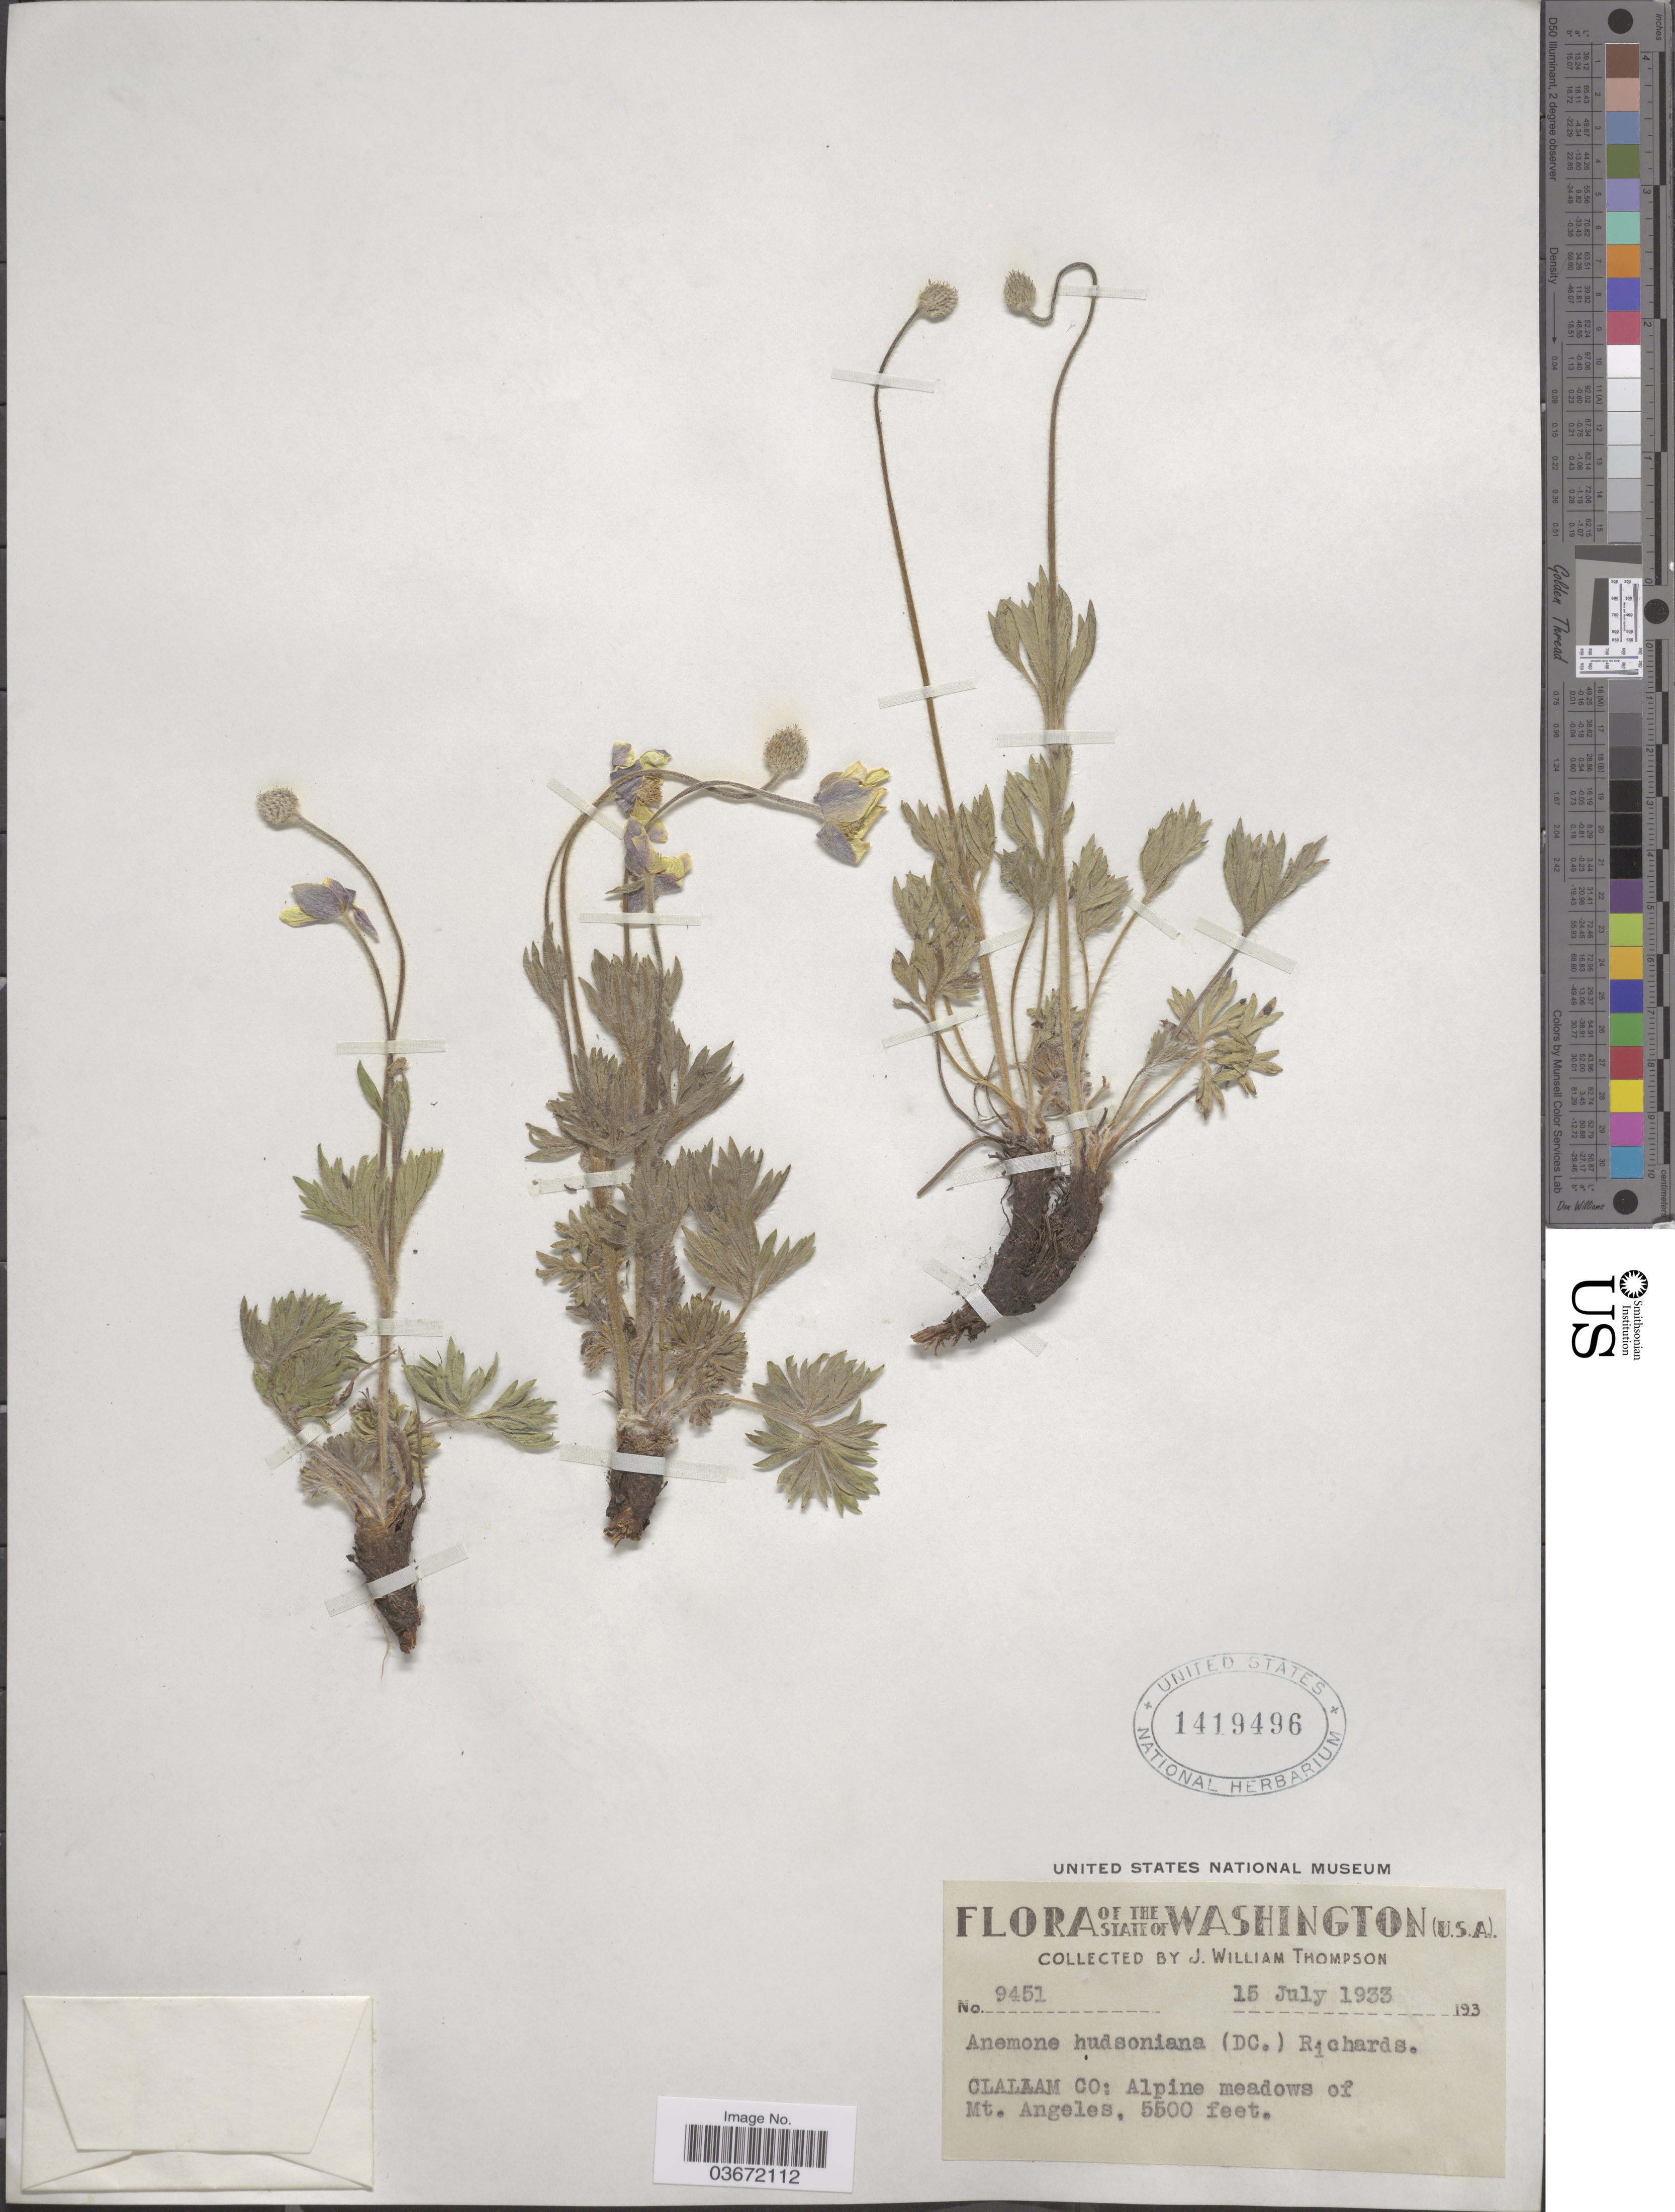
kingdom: Plantae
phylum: Tracheophyta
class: Magnoliopsida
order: Ranunculales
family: Ranunculaceae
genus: Anemone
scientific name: Anemone multifida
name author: Poir.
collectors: J. W. Thompson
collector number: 9451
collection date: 1933-07-15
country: United States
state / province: Washington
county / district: Clallam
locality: Clallam Co: Alpine meadows of Mt. Angeles.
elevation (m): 1676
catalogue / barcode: US 1419496